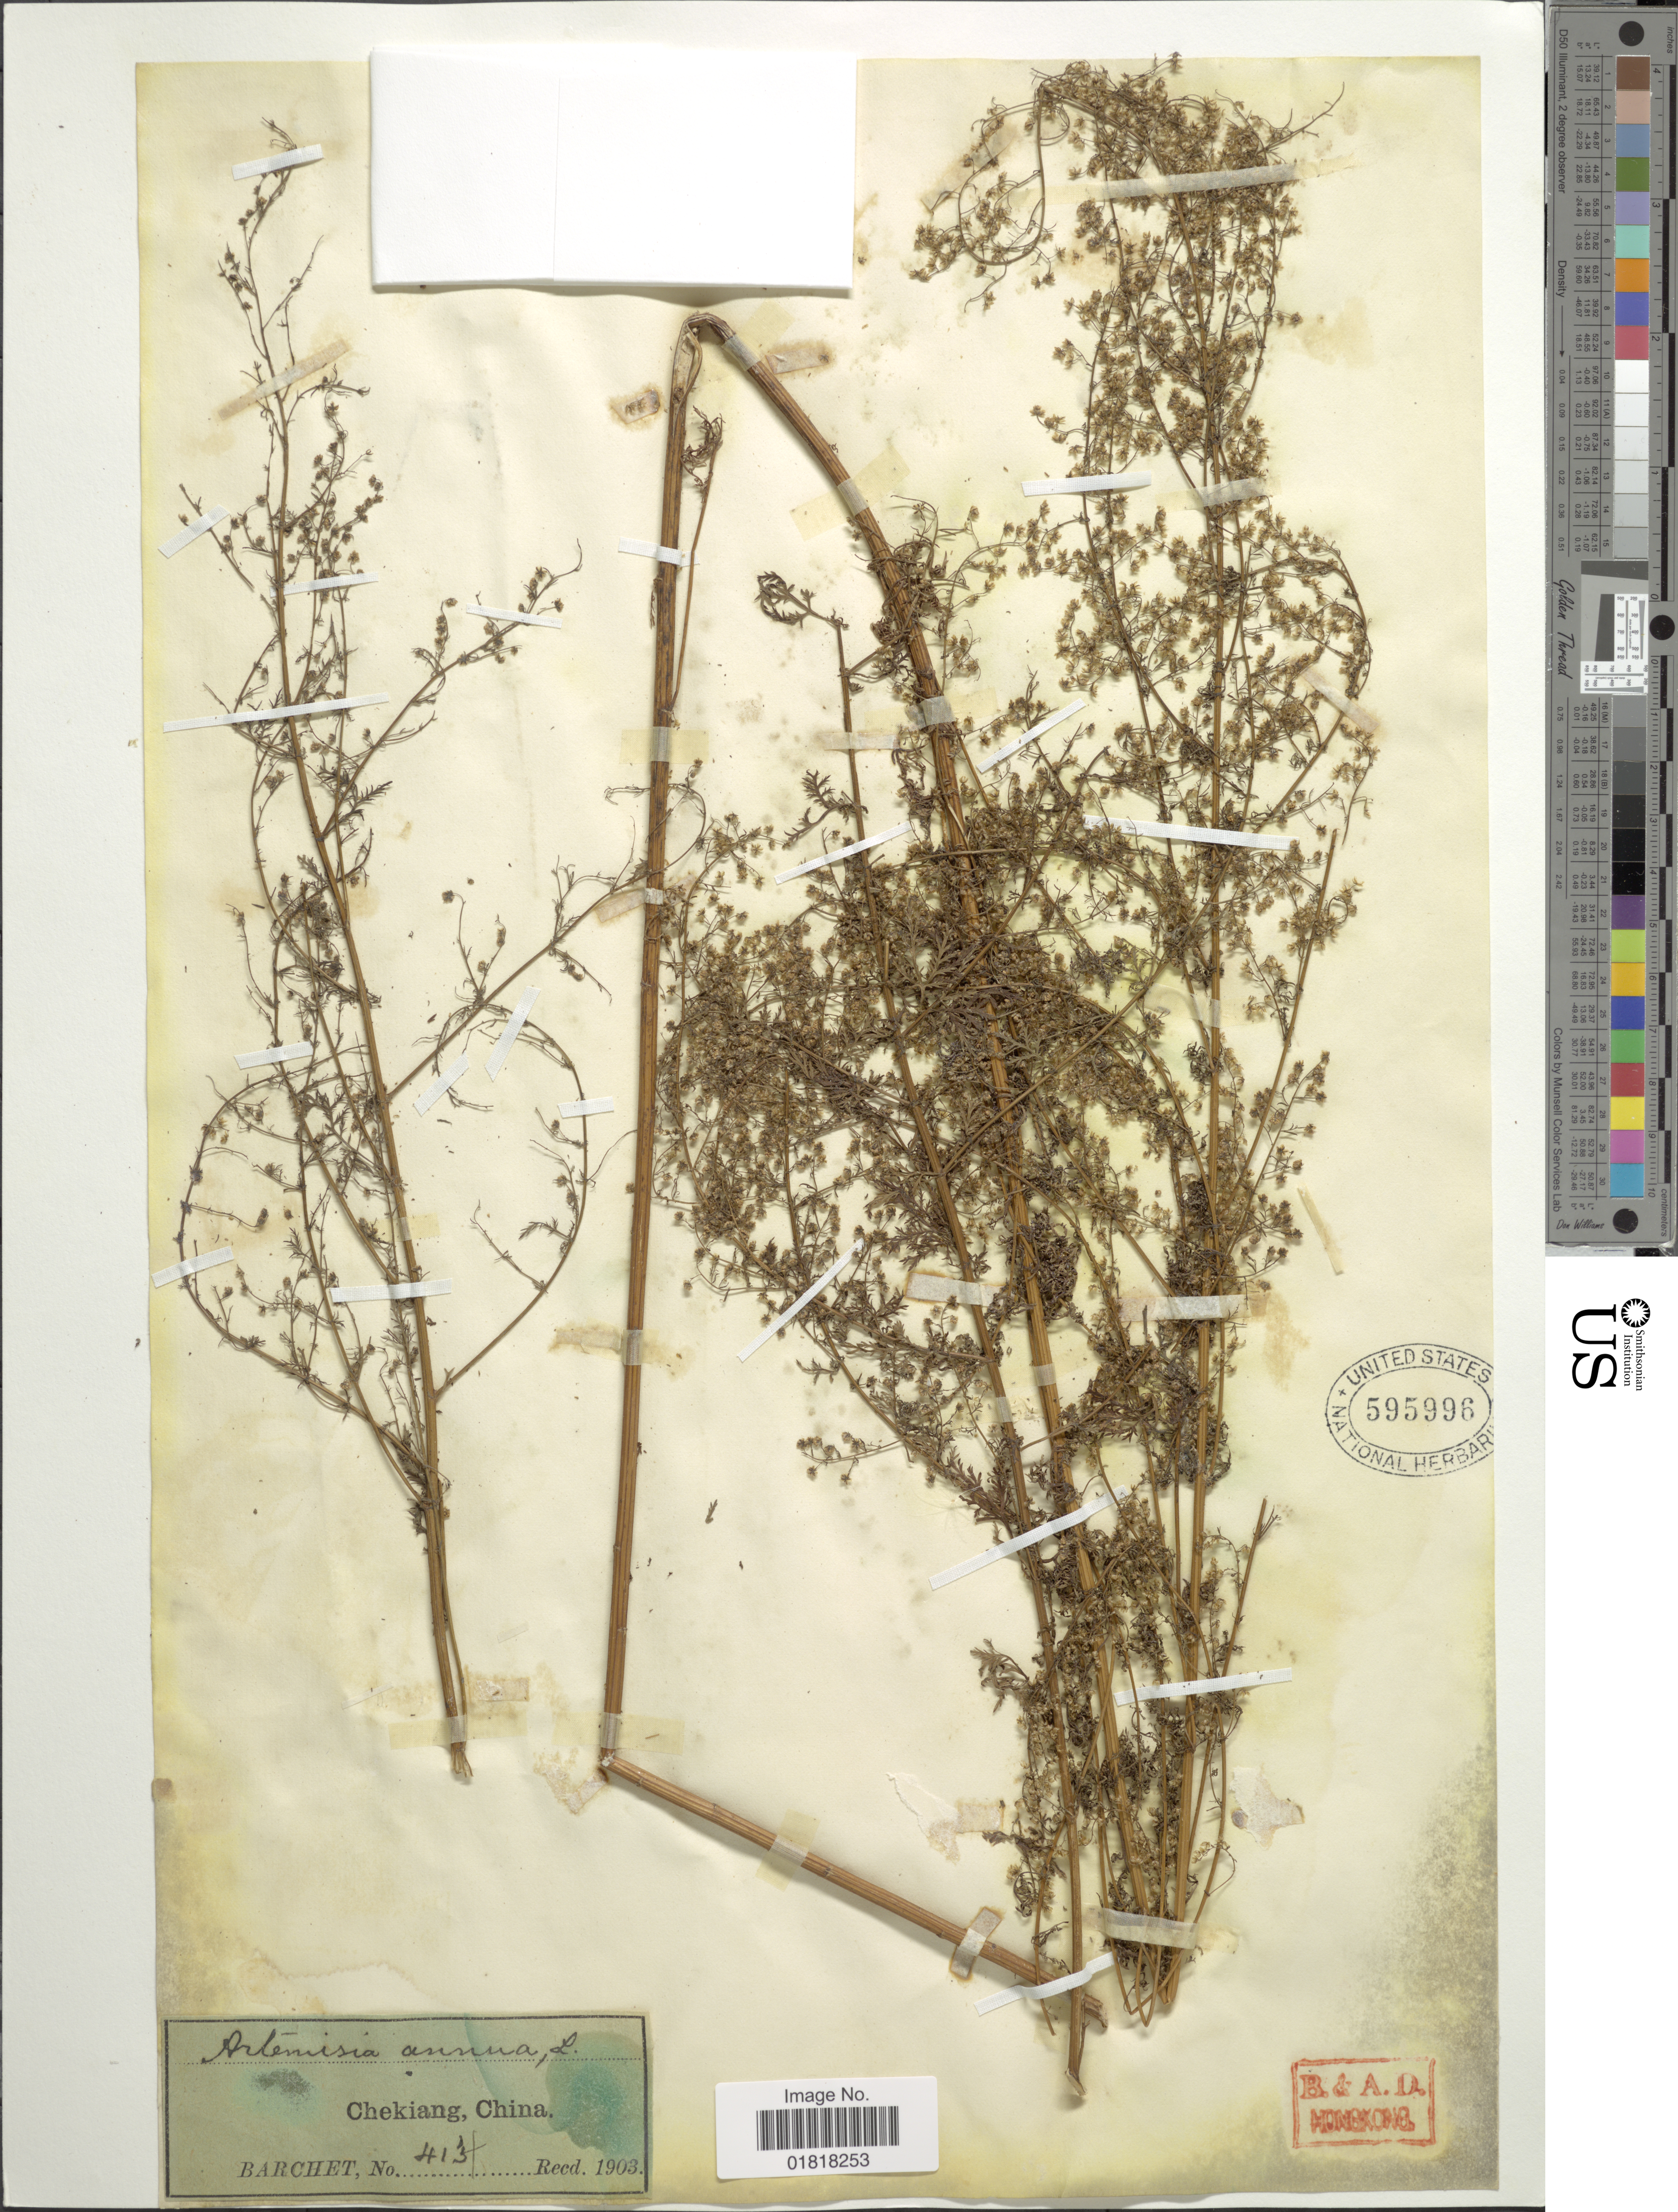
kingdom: Plantae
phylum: Tracheophyta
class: Magnoliopsida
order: Asterales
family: Asteraceae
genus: Artemisia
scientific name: Artemisia annua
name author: L.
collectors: Barchet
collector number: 413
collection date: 1903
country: China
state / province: Zhejiang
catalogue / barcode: US 595996